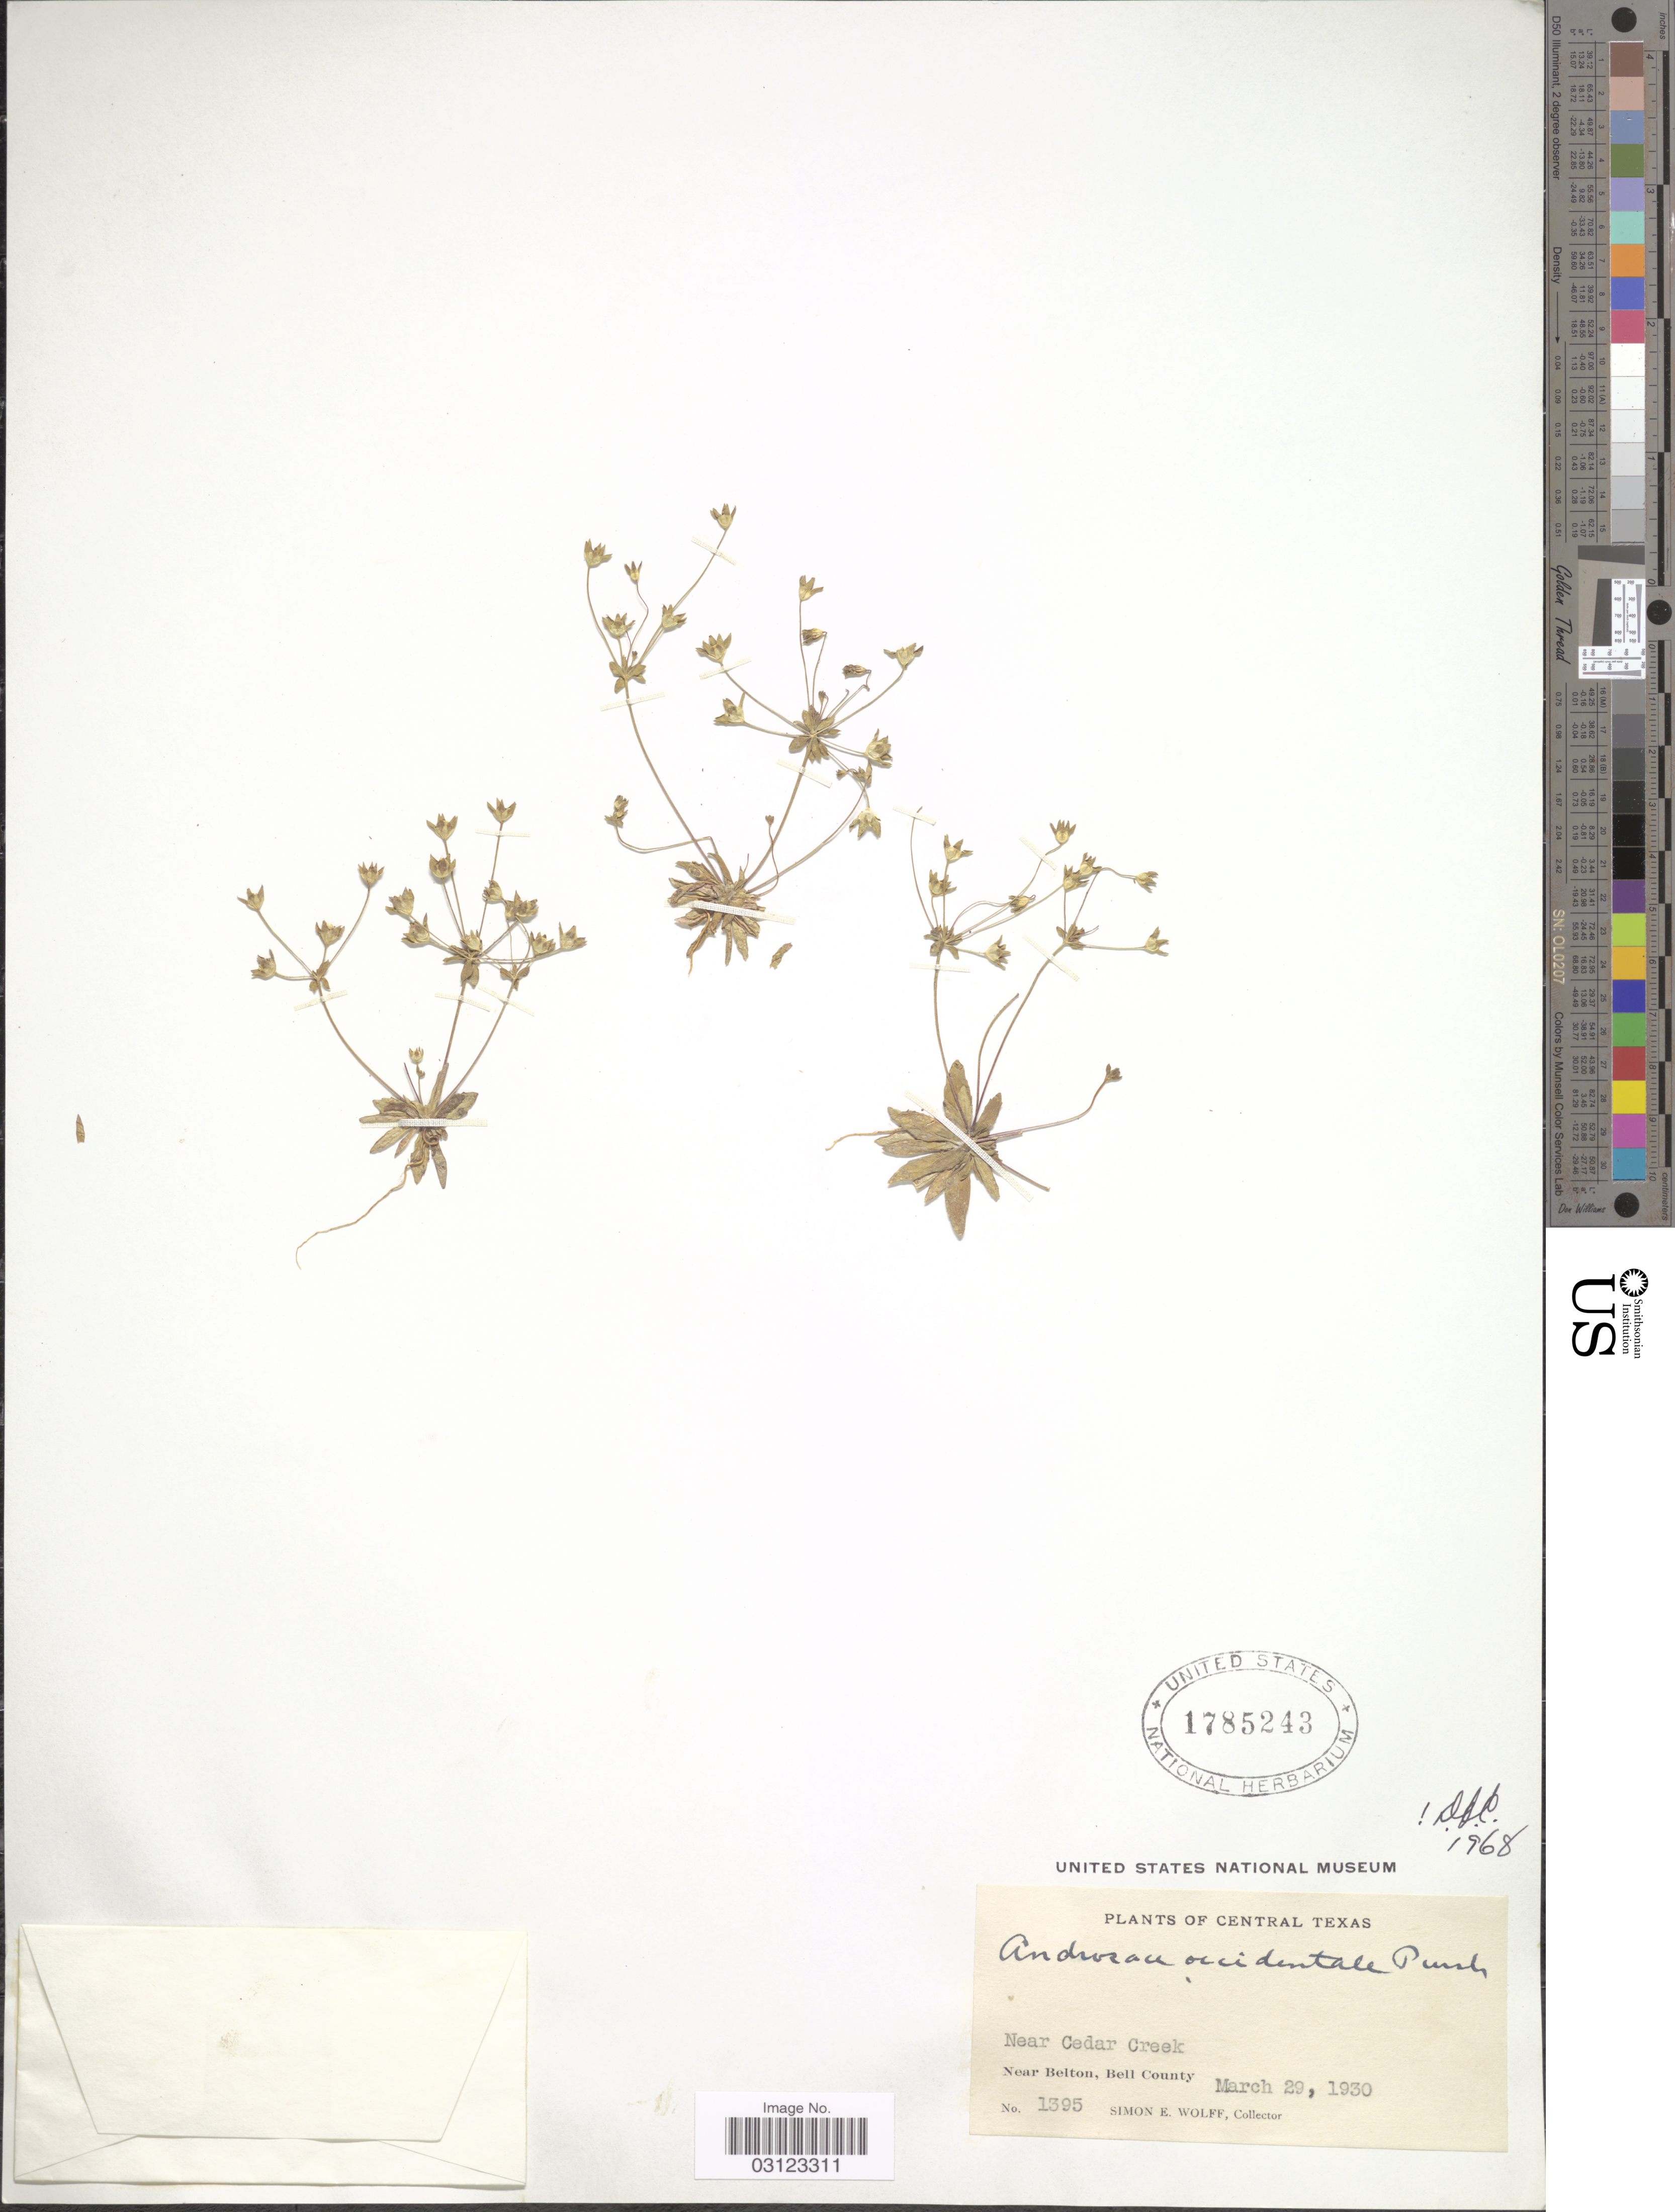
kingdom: Plantae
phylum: Tracheophyta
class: Magnoliopsida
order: Ericales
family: Primulaceae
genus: Androsace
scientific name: Androsace occidentalis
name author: (Pursh) Pursh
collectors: S. E. Wolff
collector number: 1395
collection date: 1930-03-29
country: United States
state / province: Texas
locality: Central Texas. Near Cedar Creek. Near Belton, Bell County.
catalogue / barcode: US 1785243